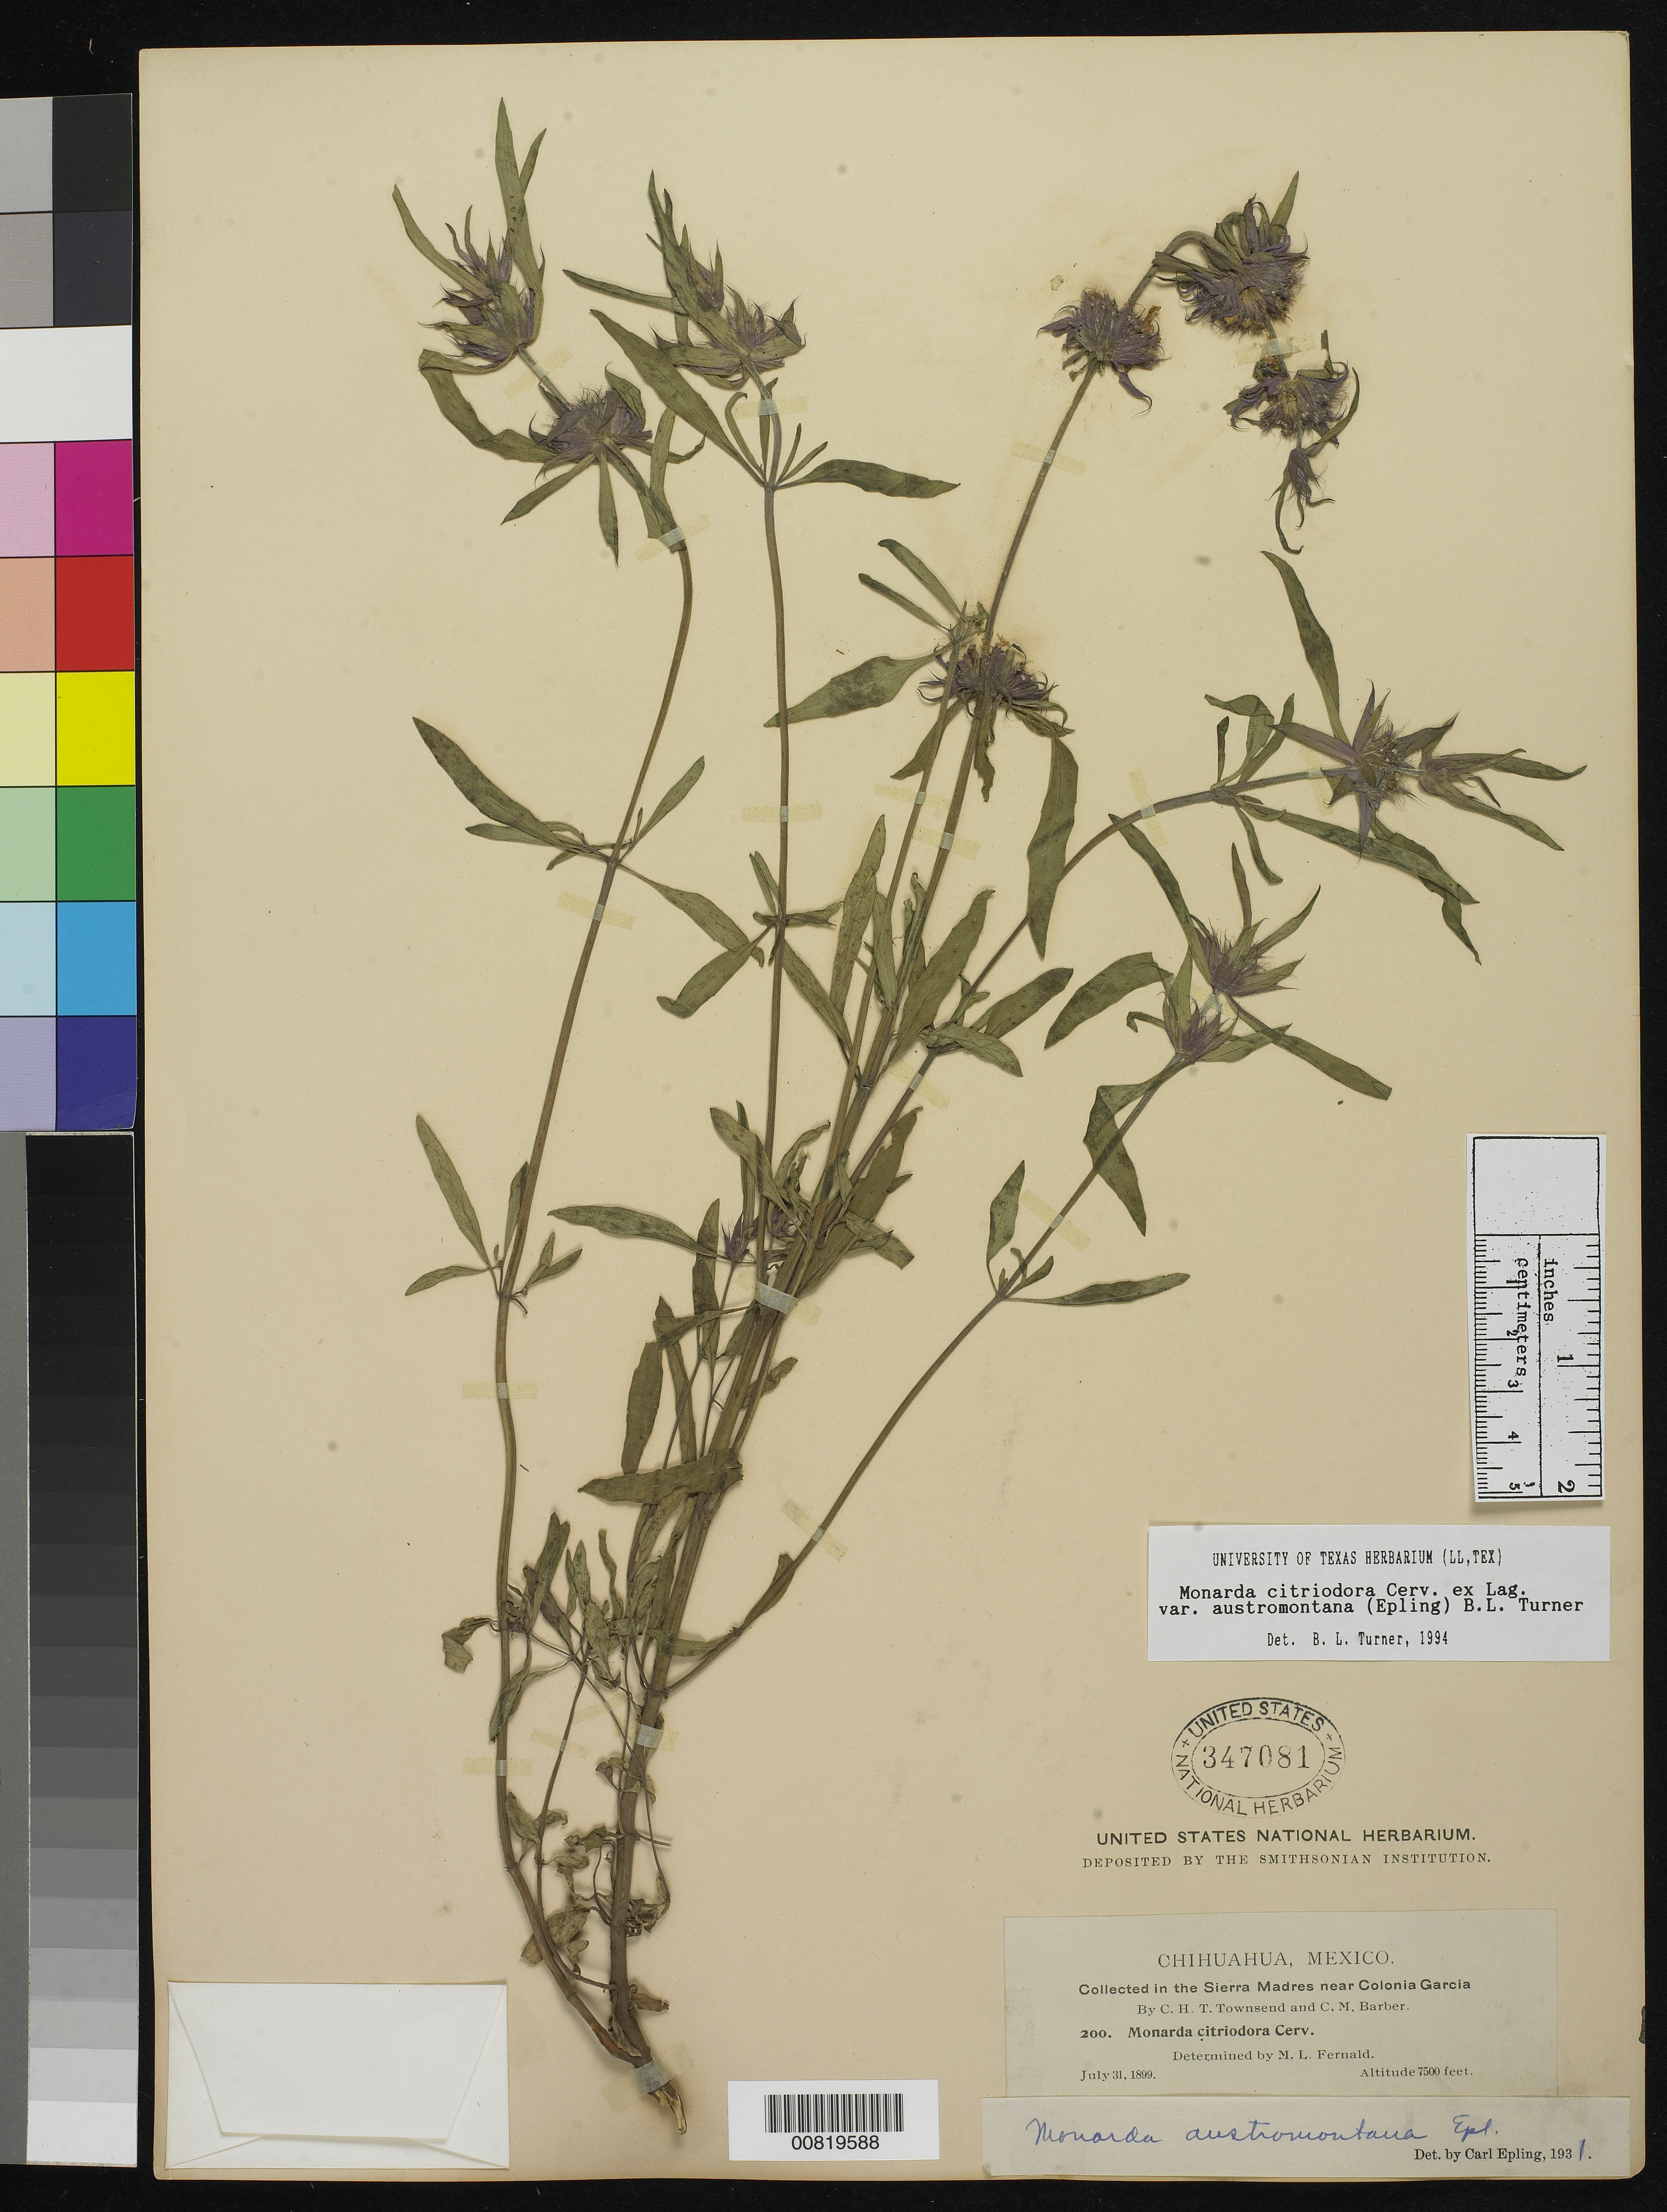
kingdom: Plantae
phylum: Tracheophyta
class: Magnoliopsida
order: Lamiales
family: Lamiaceae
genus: Monarda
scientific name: Monarda citriodora var. austromontana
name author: (Epling) B.L. Turner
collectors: C. H. T. Townsend & C. Barber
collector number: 200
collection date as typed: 31 Jul 1899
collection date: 1899-07-31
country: Mexico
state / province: Chihuahua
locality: Sierra Madre near Colonia García, Chihuahua.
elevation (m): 2286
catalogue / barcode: US 347081